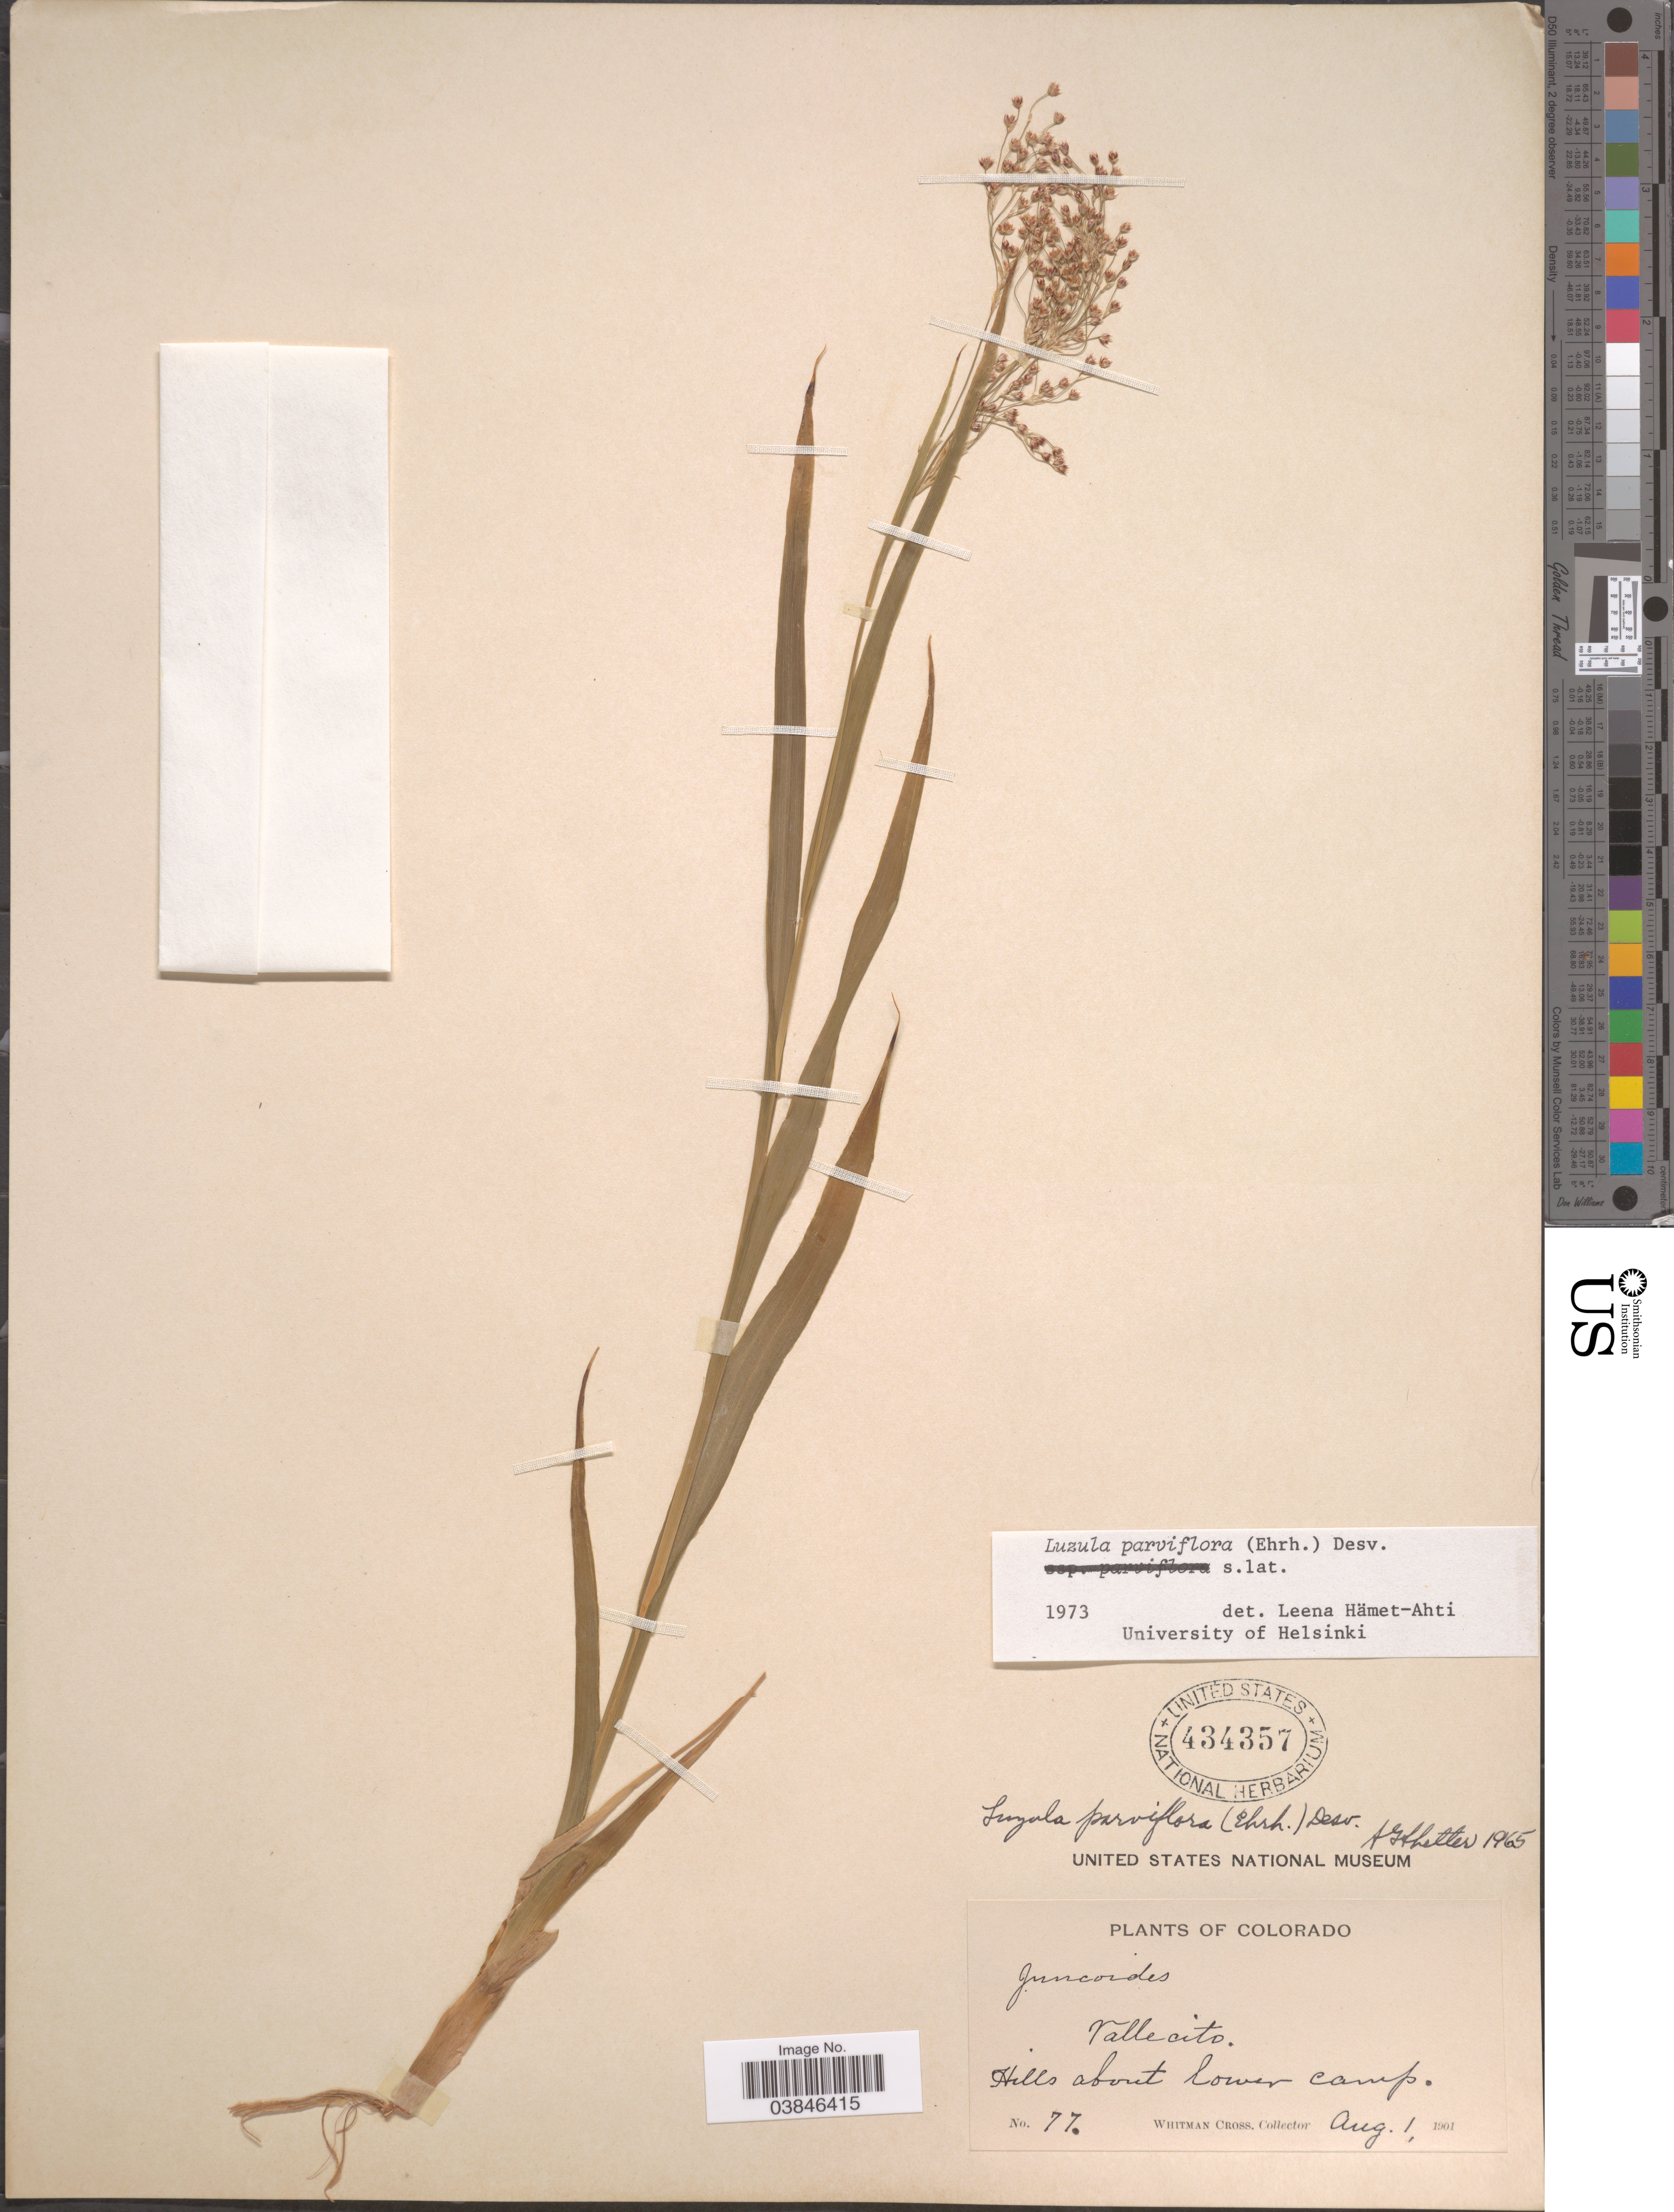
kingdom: Plantae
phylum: Tracheophyta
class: Liliopsida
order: Poales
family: Juncaceae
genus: Luzula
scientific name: Luzula parviflora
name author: (Ehrh.) Desv.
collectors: W. Cross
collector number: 77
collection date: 1901-08-01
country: United States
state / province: Colorado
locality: Vallecito. Hills about lower camp.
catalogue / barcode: US 434357